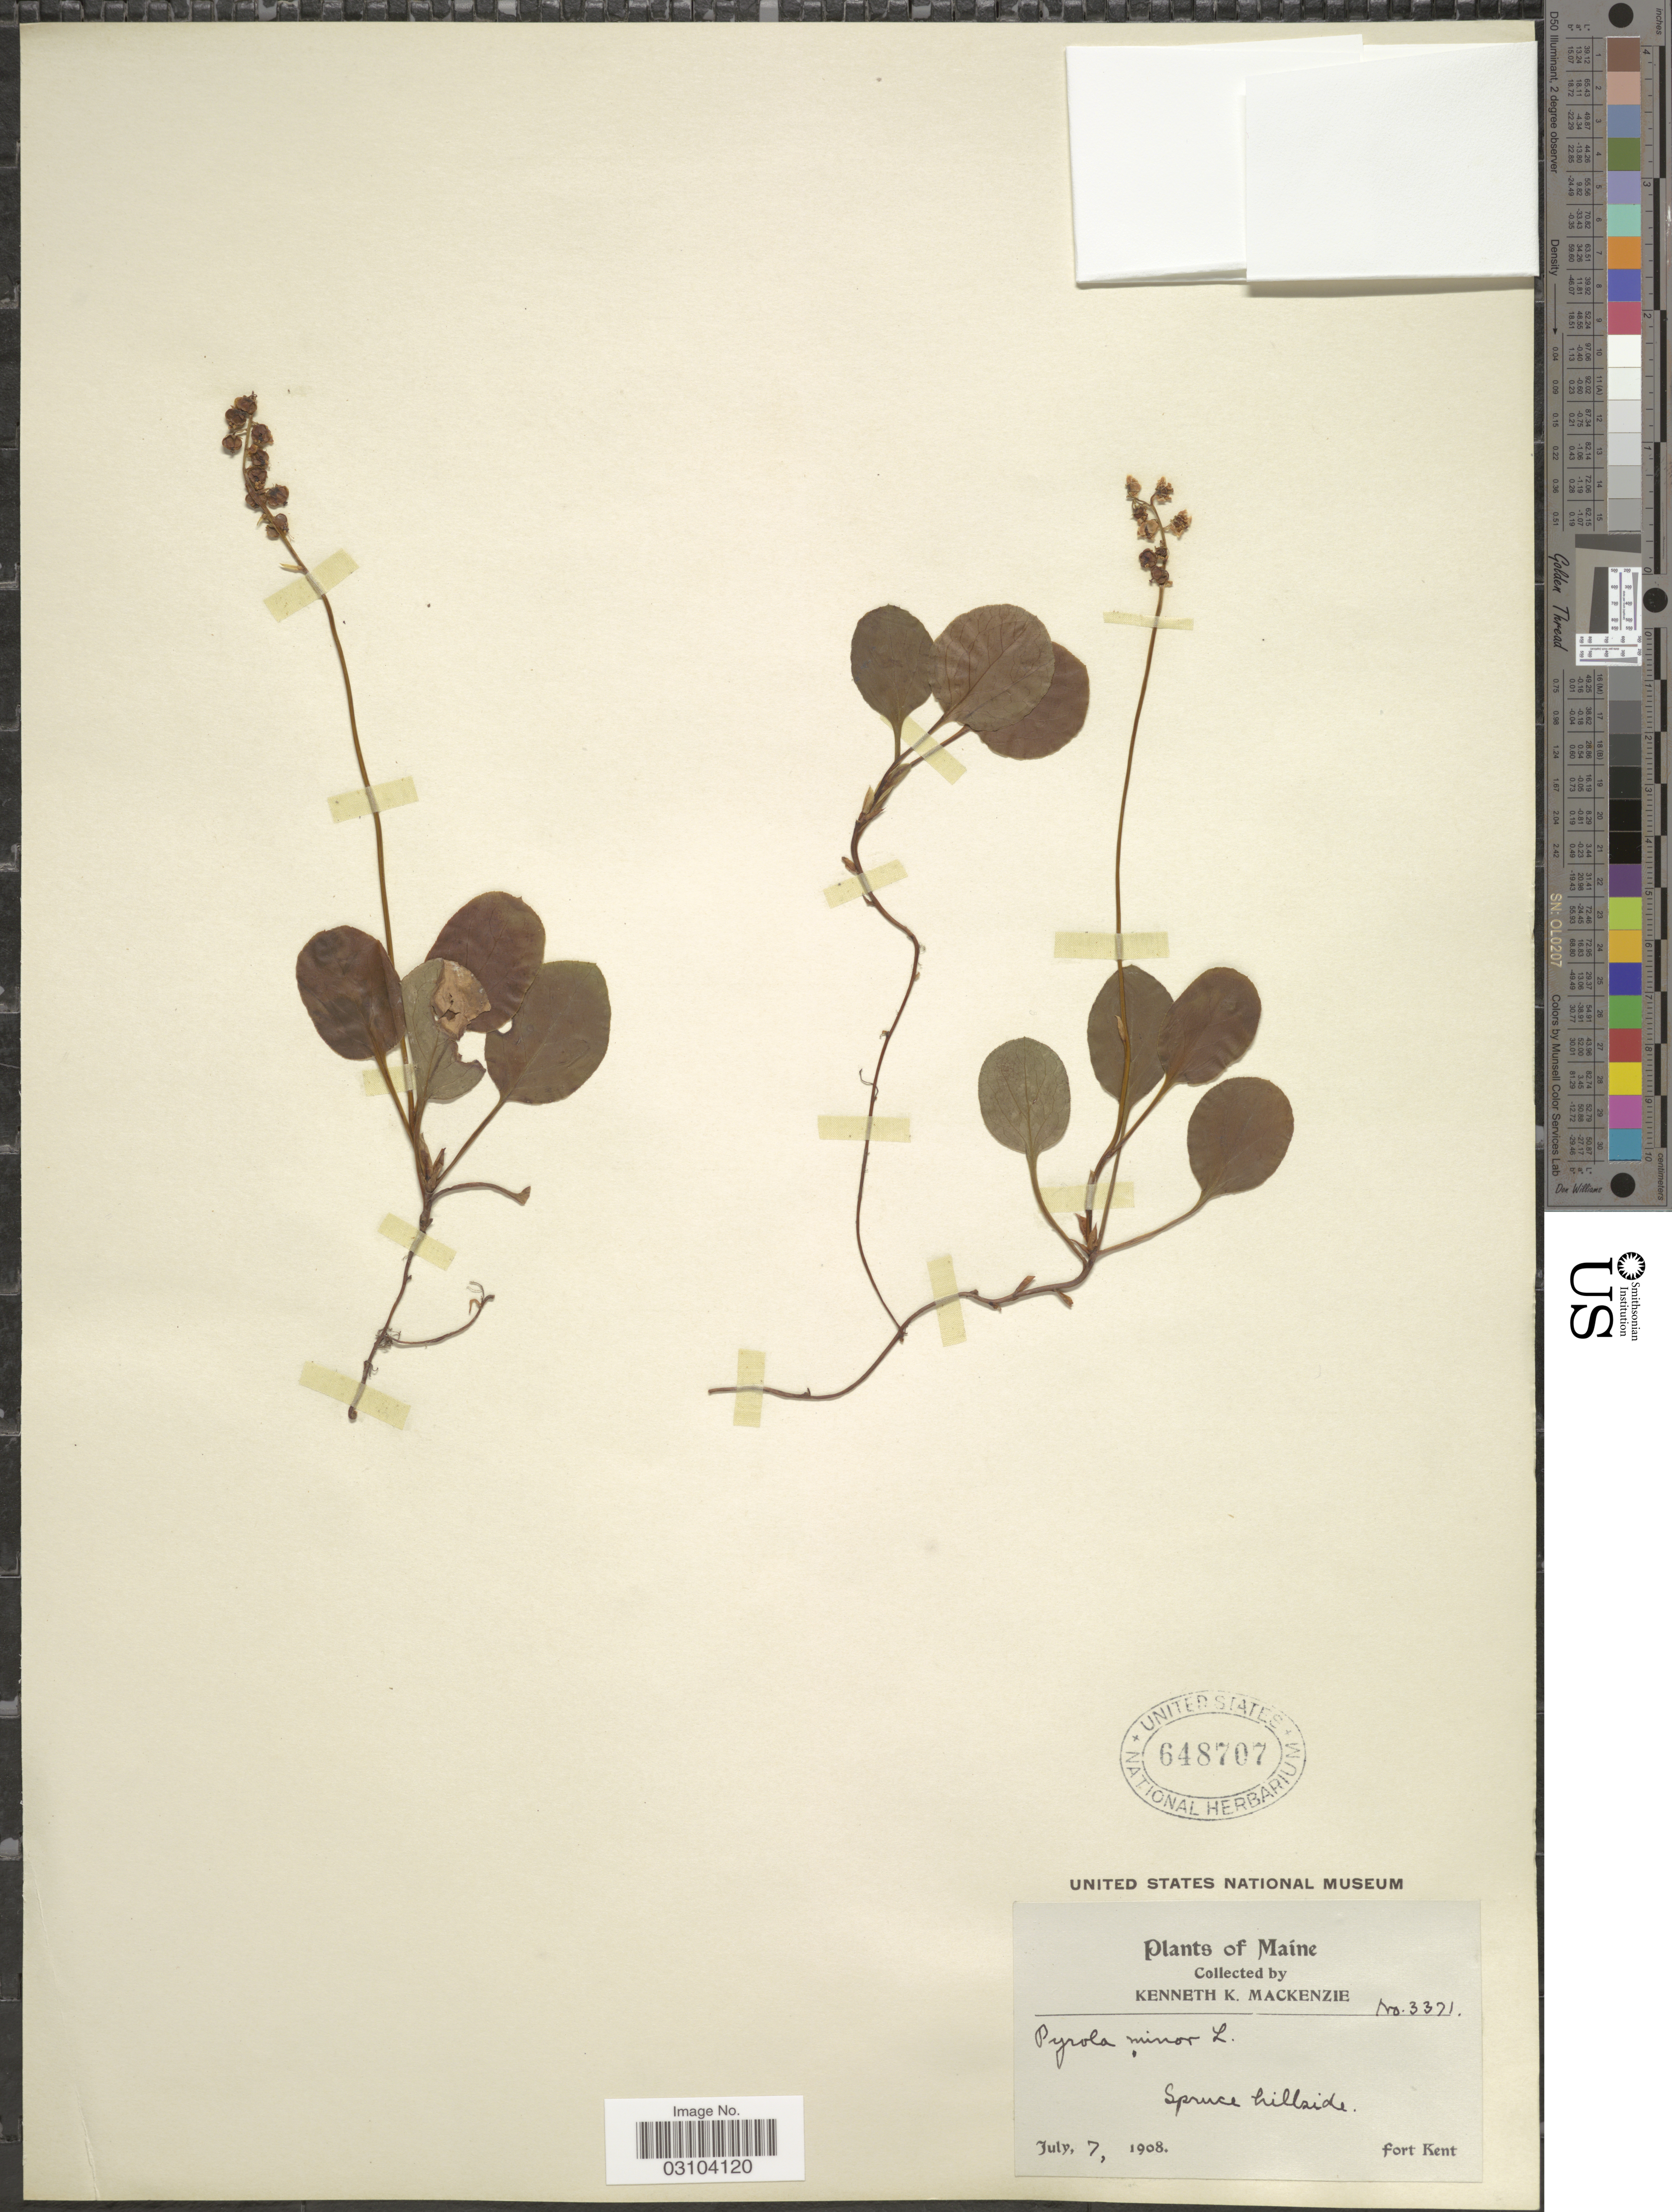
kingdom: Plantae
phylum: Tracheophyta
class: Magnoliopsida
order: Ericales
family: Ericaceae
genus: Pyrola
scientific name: Pyrola minor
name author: L.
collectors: K. K. Mackenzie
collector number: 3371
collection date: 1908-07-07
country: United States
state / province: Maine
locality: Fort Kent. Spruce hillside.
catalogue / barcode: US 648707